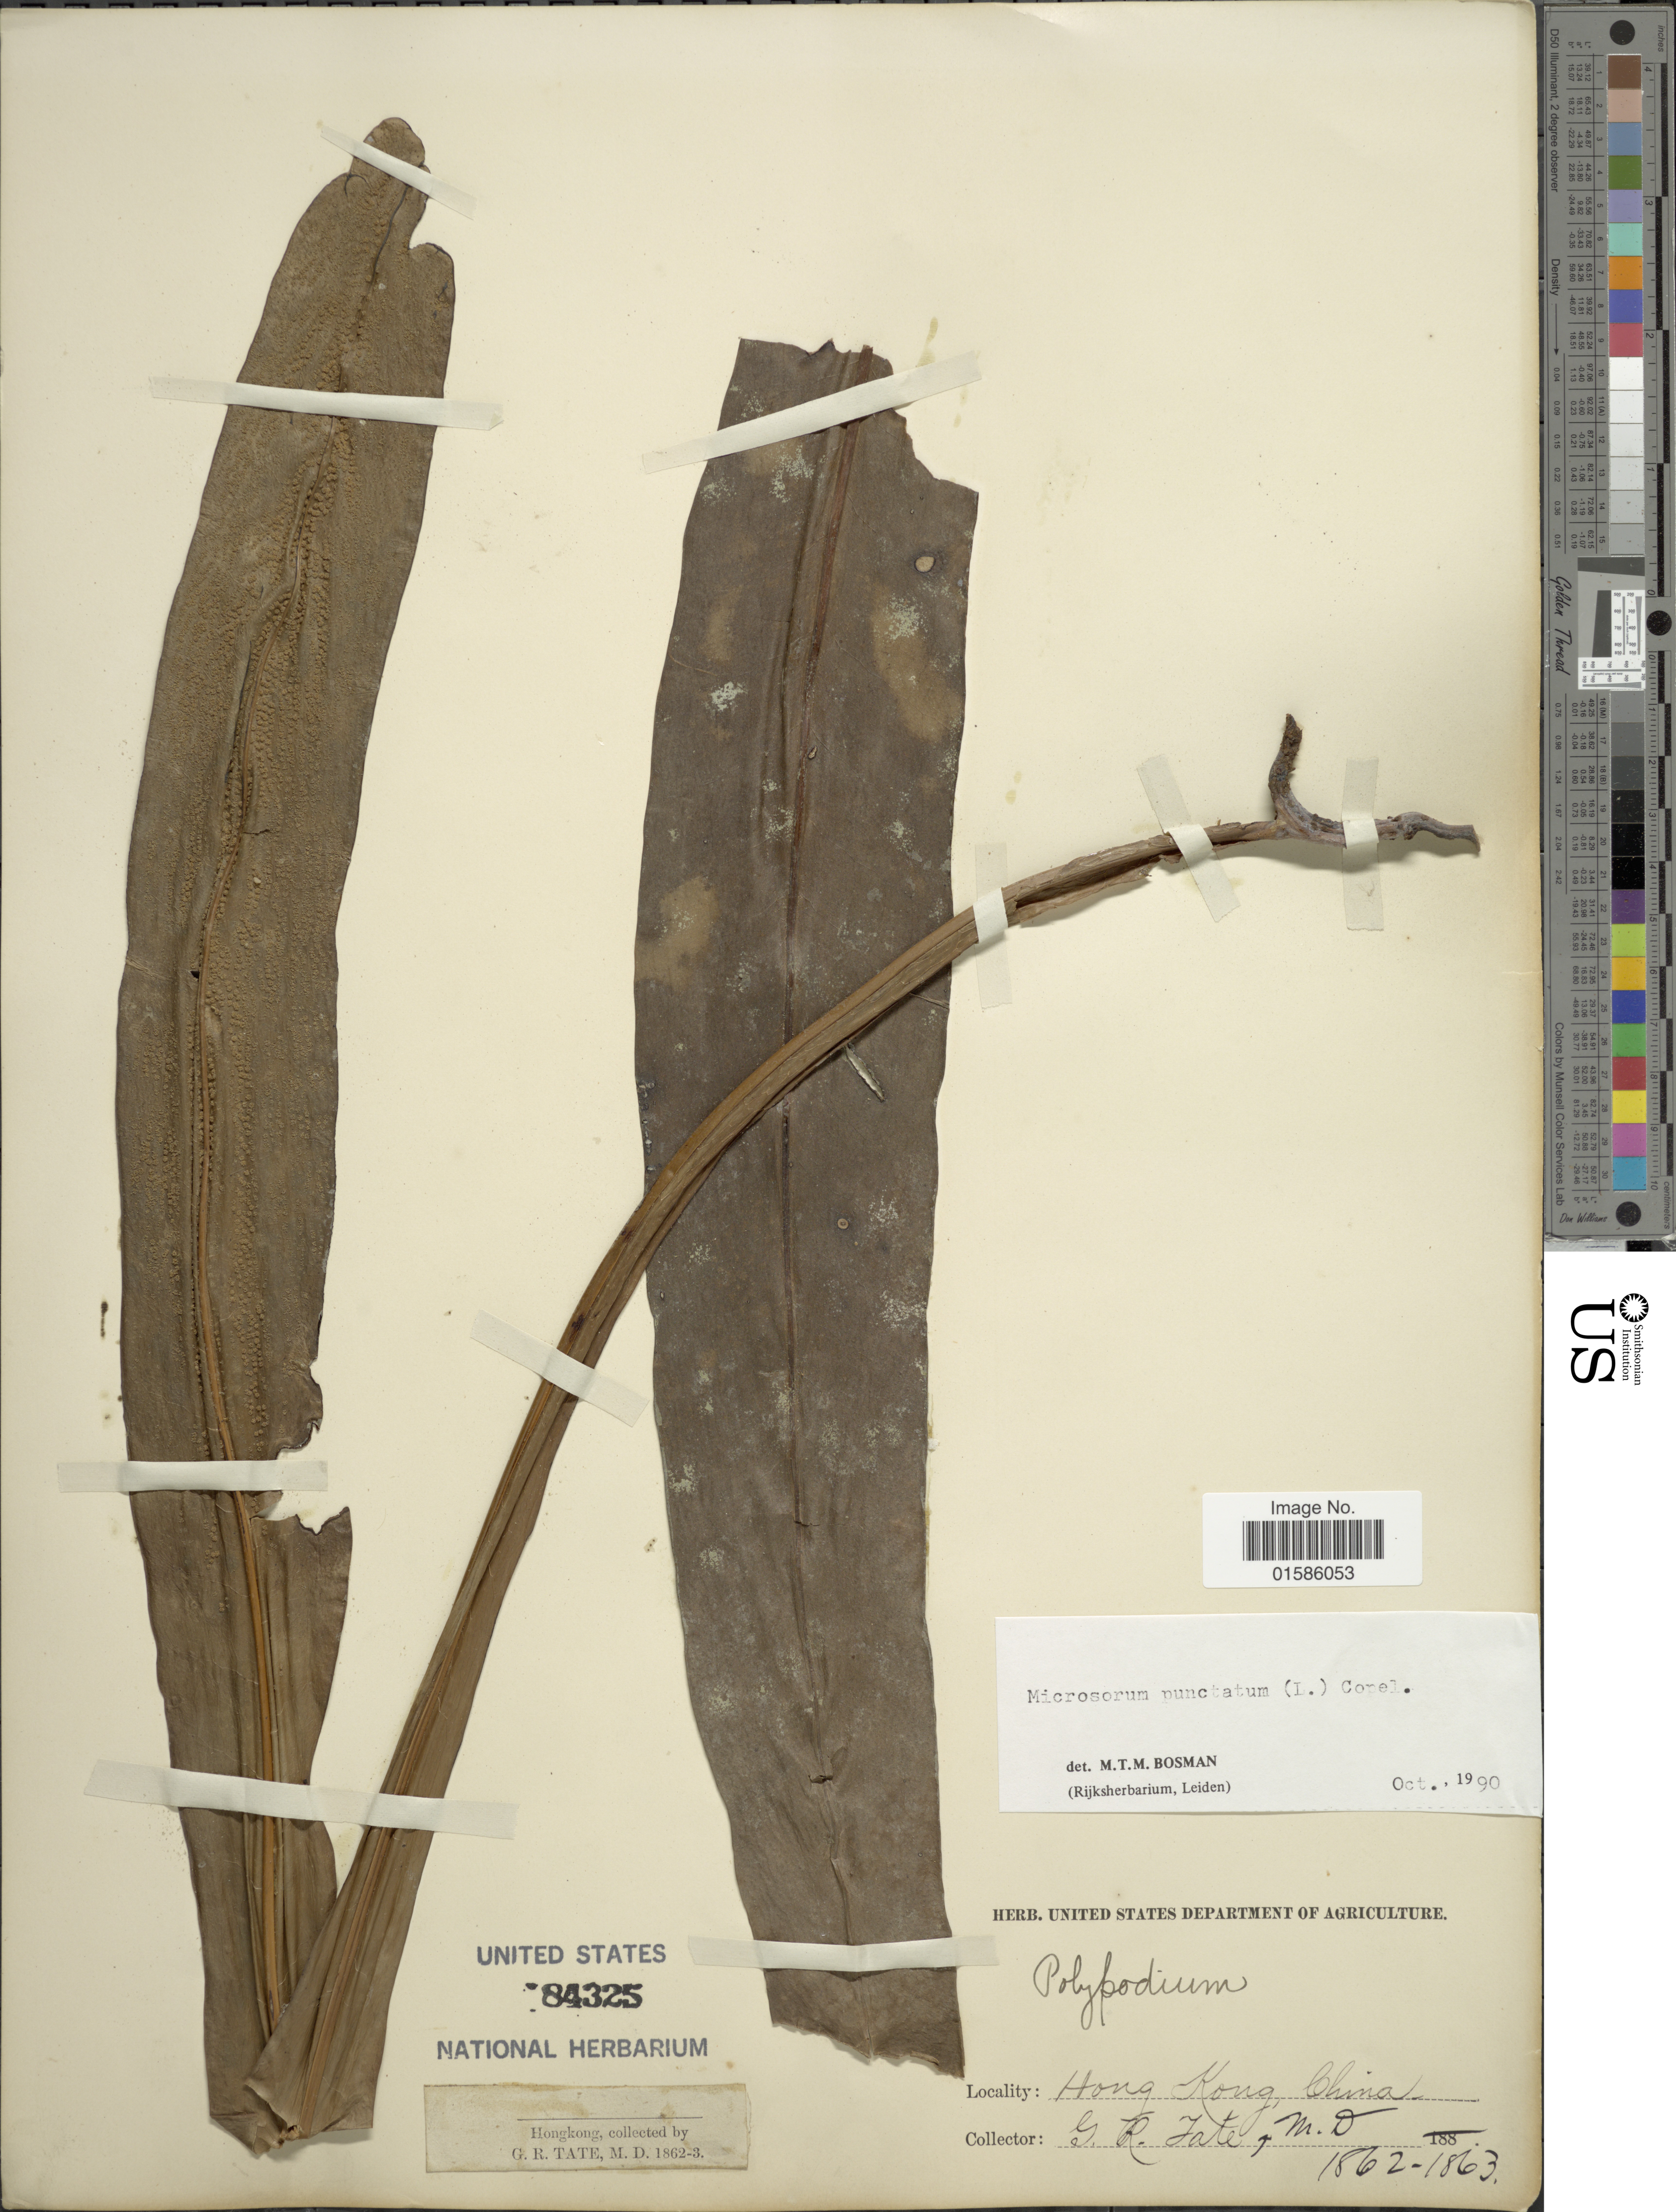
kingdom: Plantae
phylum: Tracheophyta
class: Polypodiopsida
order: Polypodiales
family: Polypodiaceae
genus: Microsorum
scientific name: Microsorum punctatum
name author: (L.) Copel.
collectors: G. Tate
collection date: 1862/1863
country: China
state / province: Hong Kong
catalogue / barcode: US 84325